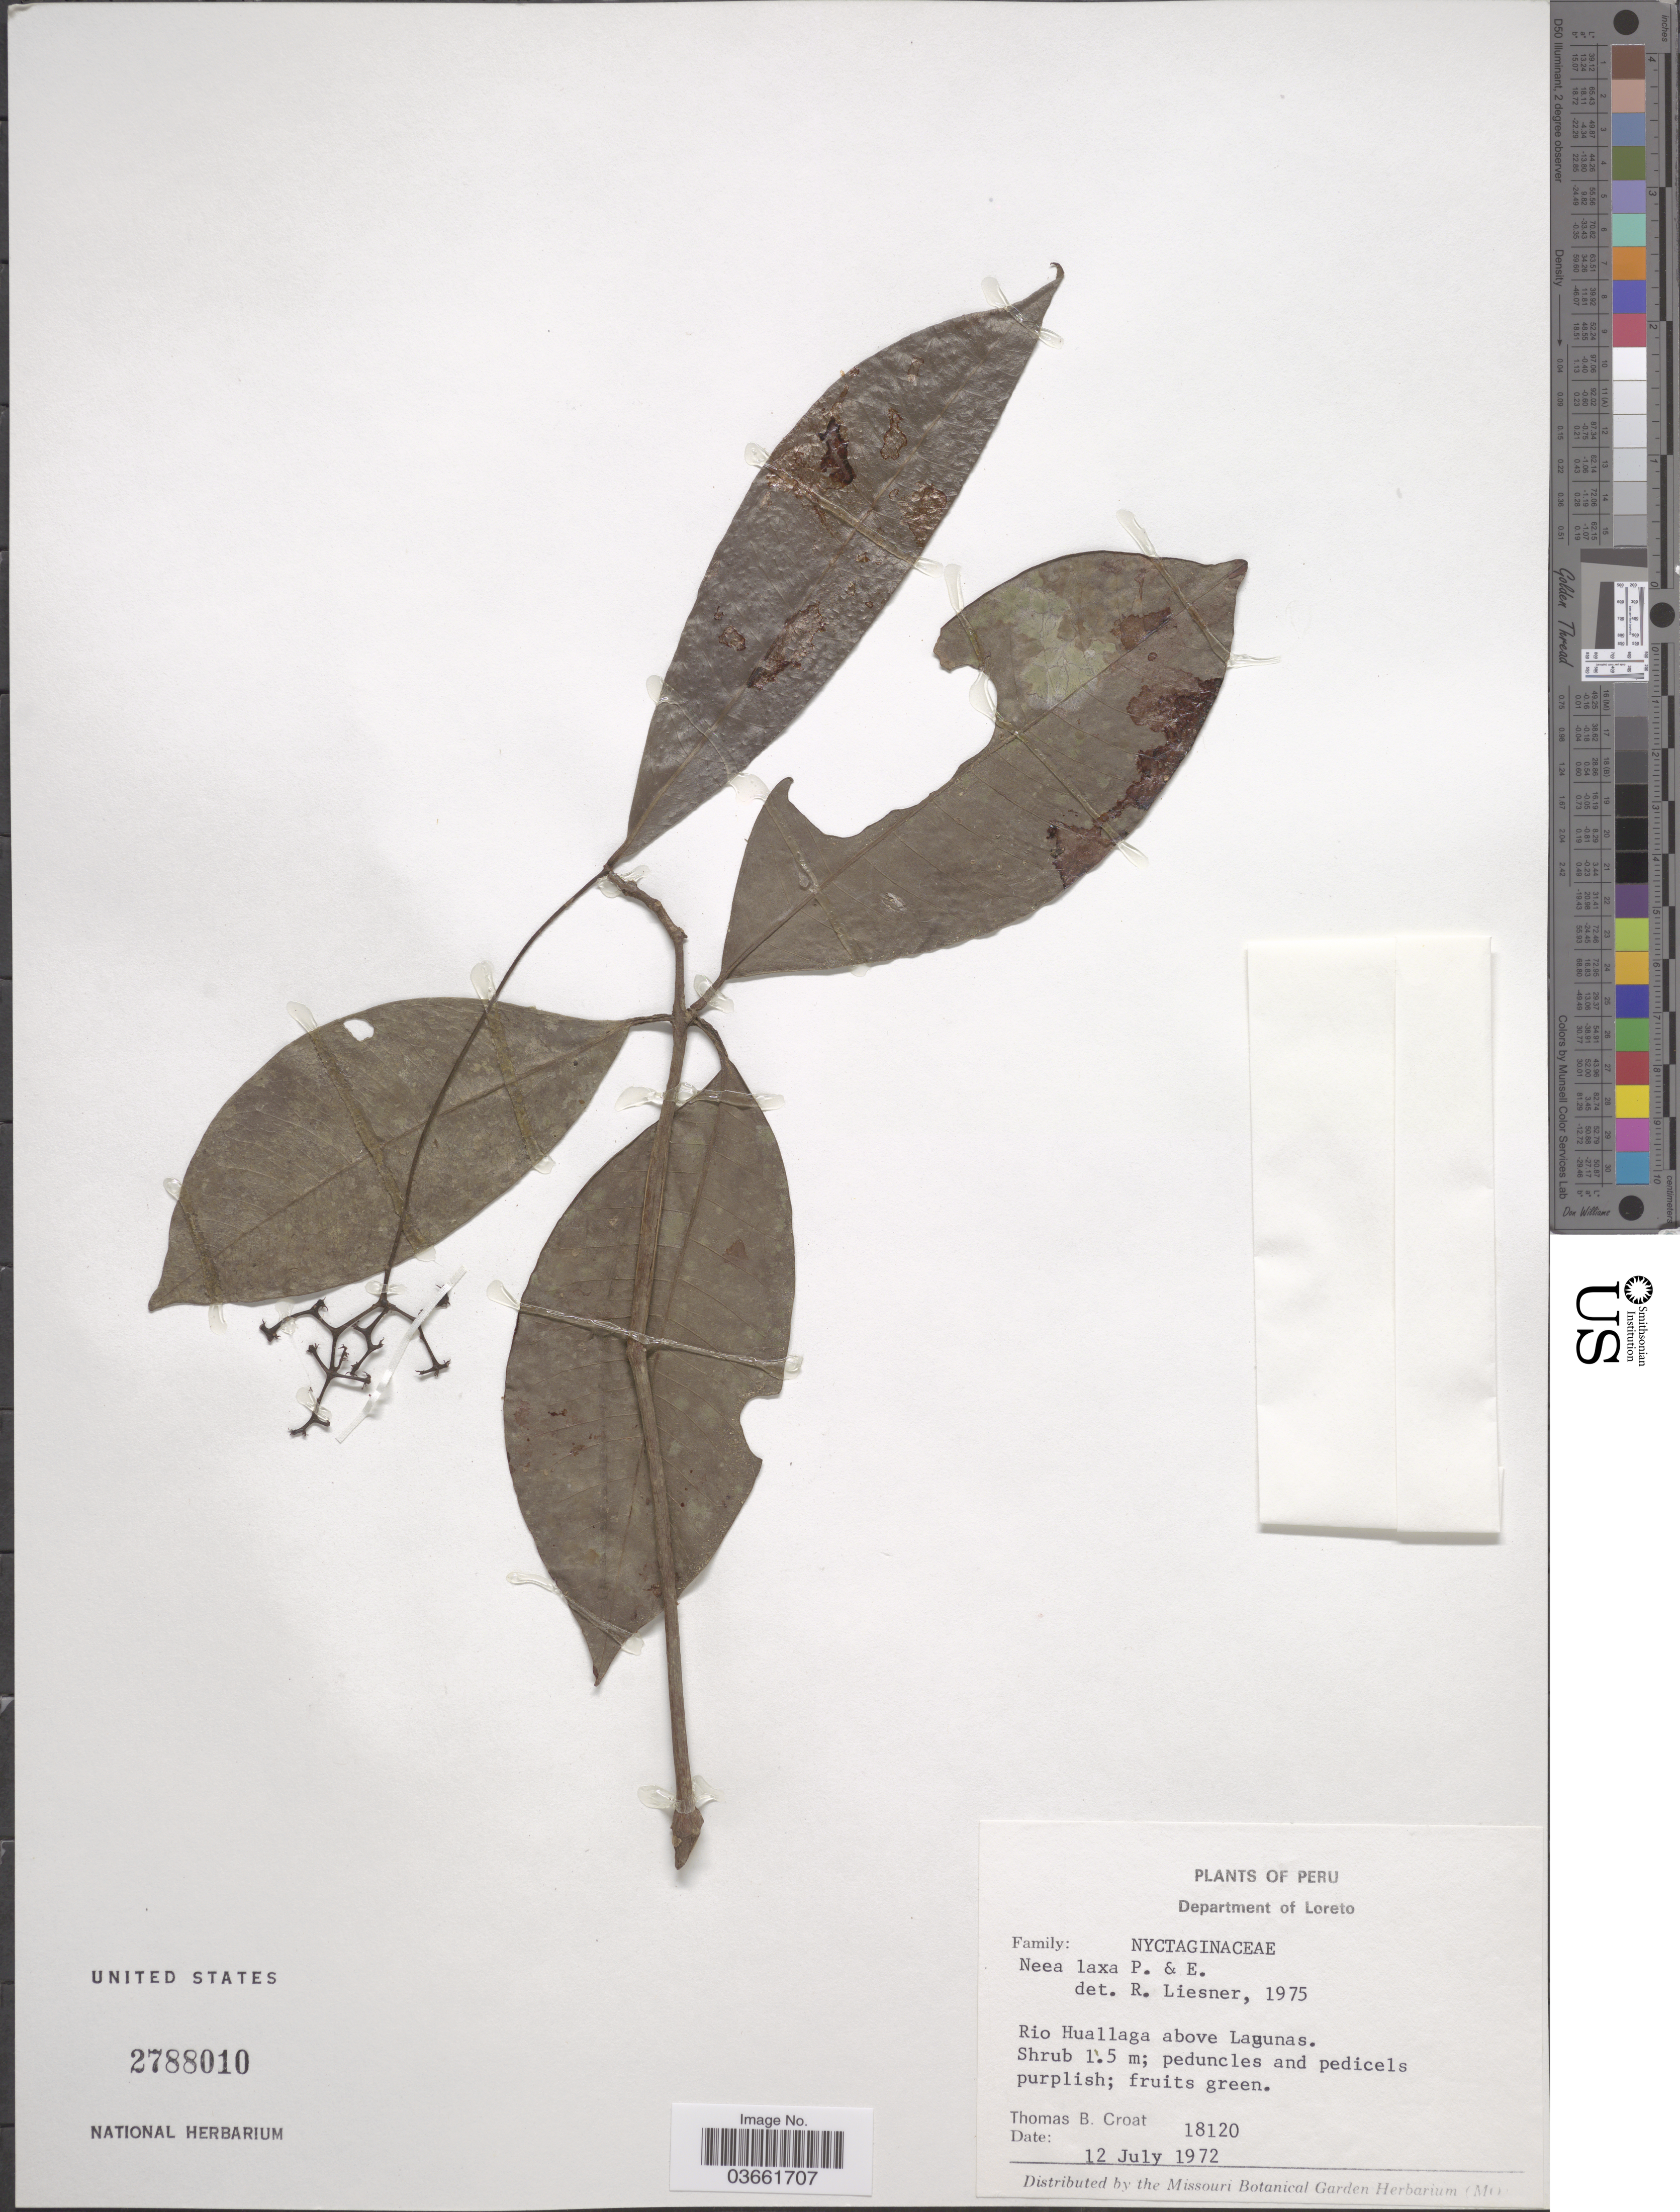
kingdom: Plantae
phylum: Tracheophyta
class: Magnoliopsida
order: Caryophyllales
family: Nyctaginaceae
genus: Neea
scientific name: Neea laxa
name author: Poepp. & Endl.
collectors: T. B. Croat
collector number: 18120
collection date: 1972-07-12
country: Peru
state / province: Loreto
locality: Department of Loreto. Rio Huallaga above Lagunas.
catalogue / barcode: US 2788010